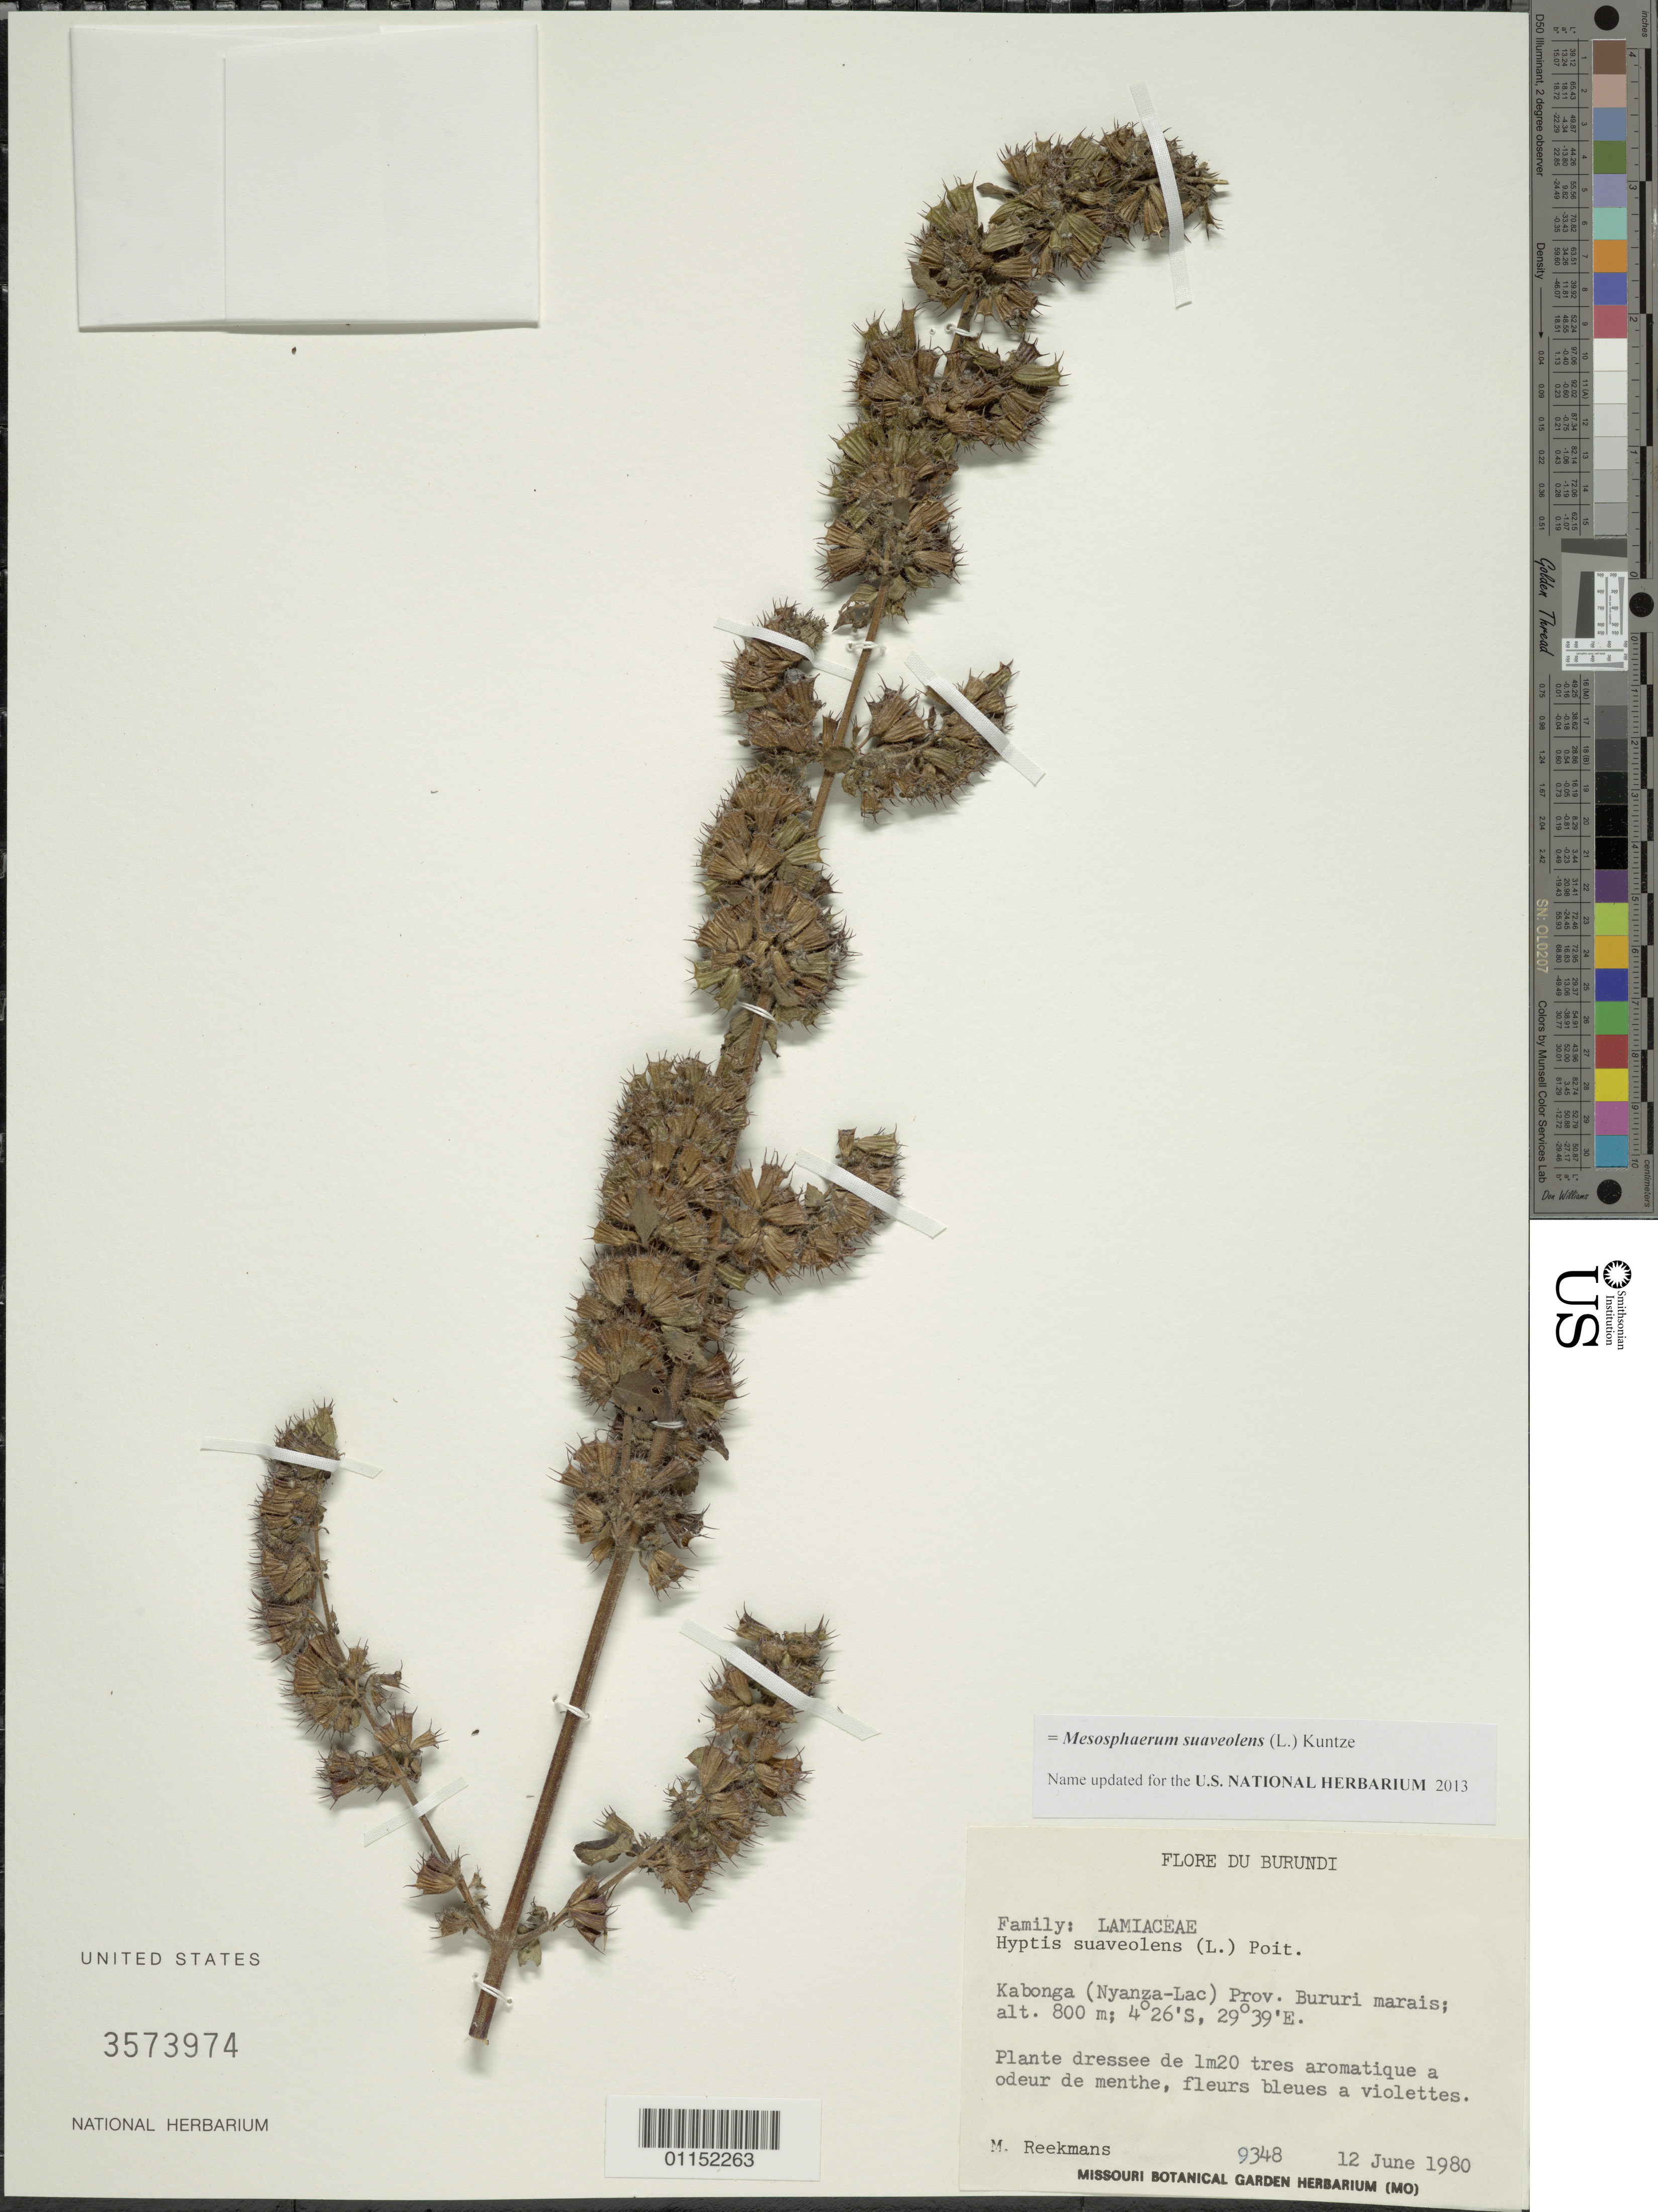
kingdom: Plantae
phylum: Tracheophyta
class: Magnoliopsida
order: Lamiales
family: Lamiaceae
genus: Mesosphaerum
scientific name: Mesosphaerum suaveolens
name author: (L.) Kuntze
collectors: M. Reekmans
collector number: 9348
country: Burundi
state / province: Bururi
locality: Kabonga Nyanza-Lac Prov. Bururi maqrais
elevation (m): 800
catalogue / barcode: US 3573974